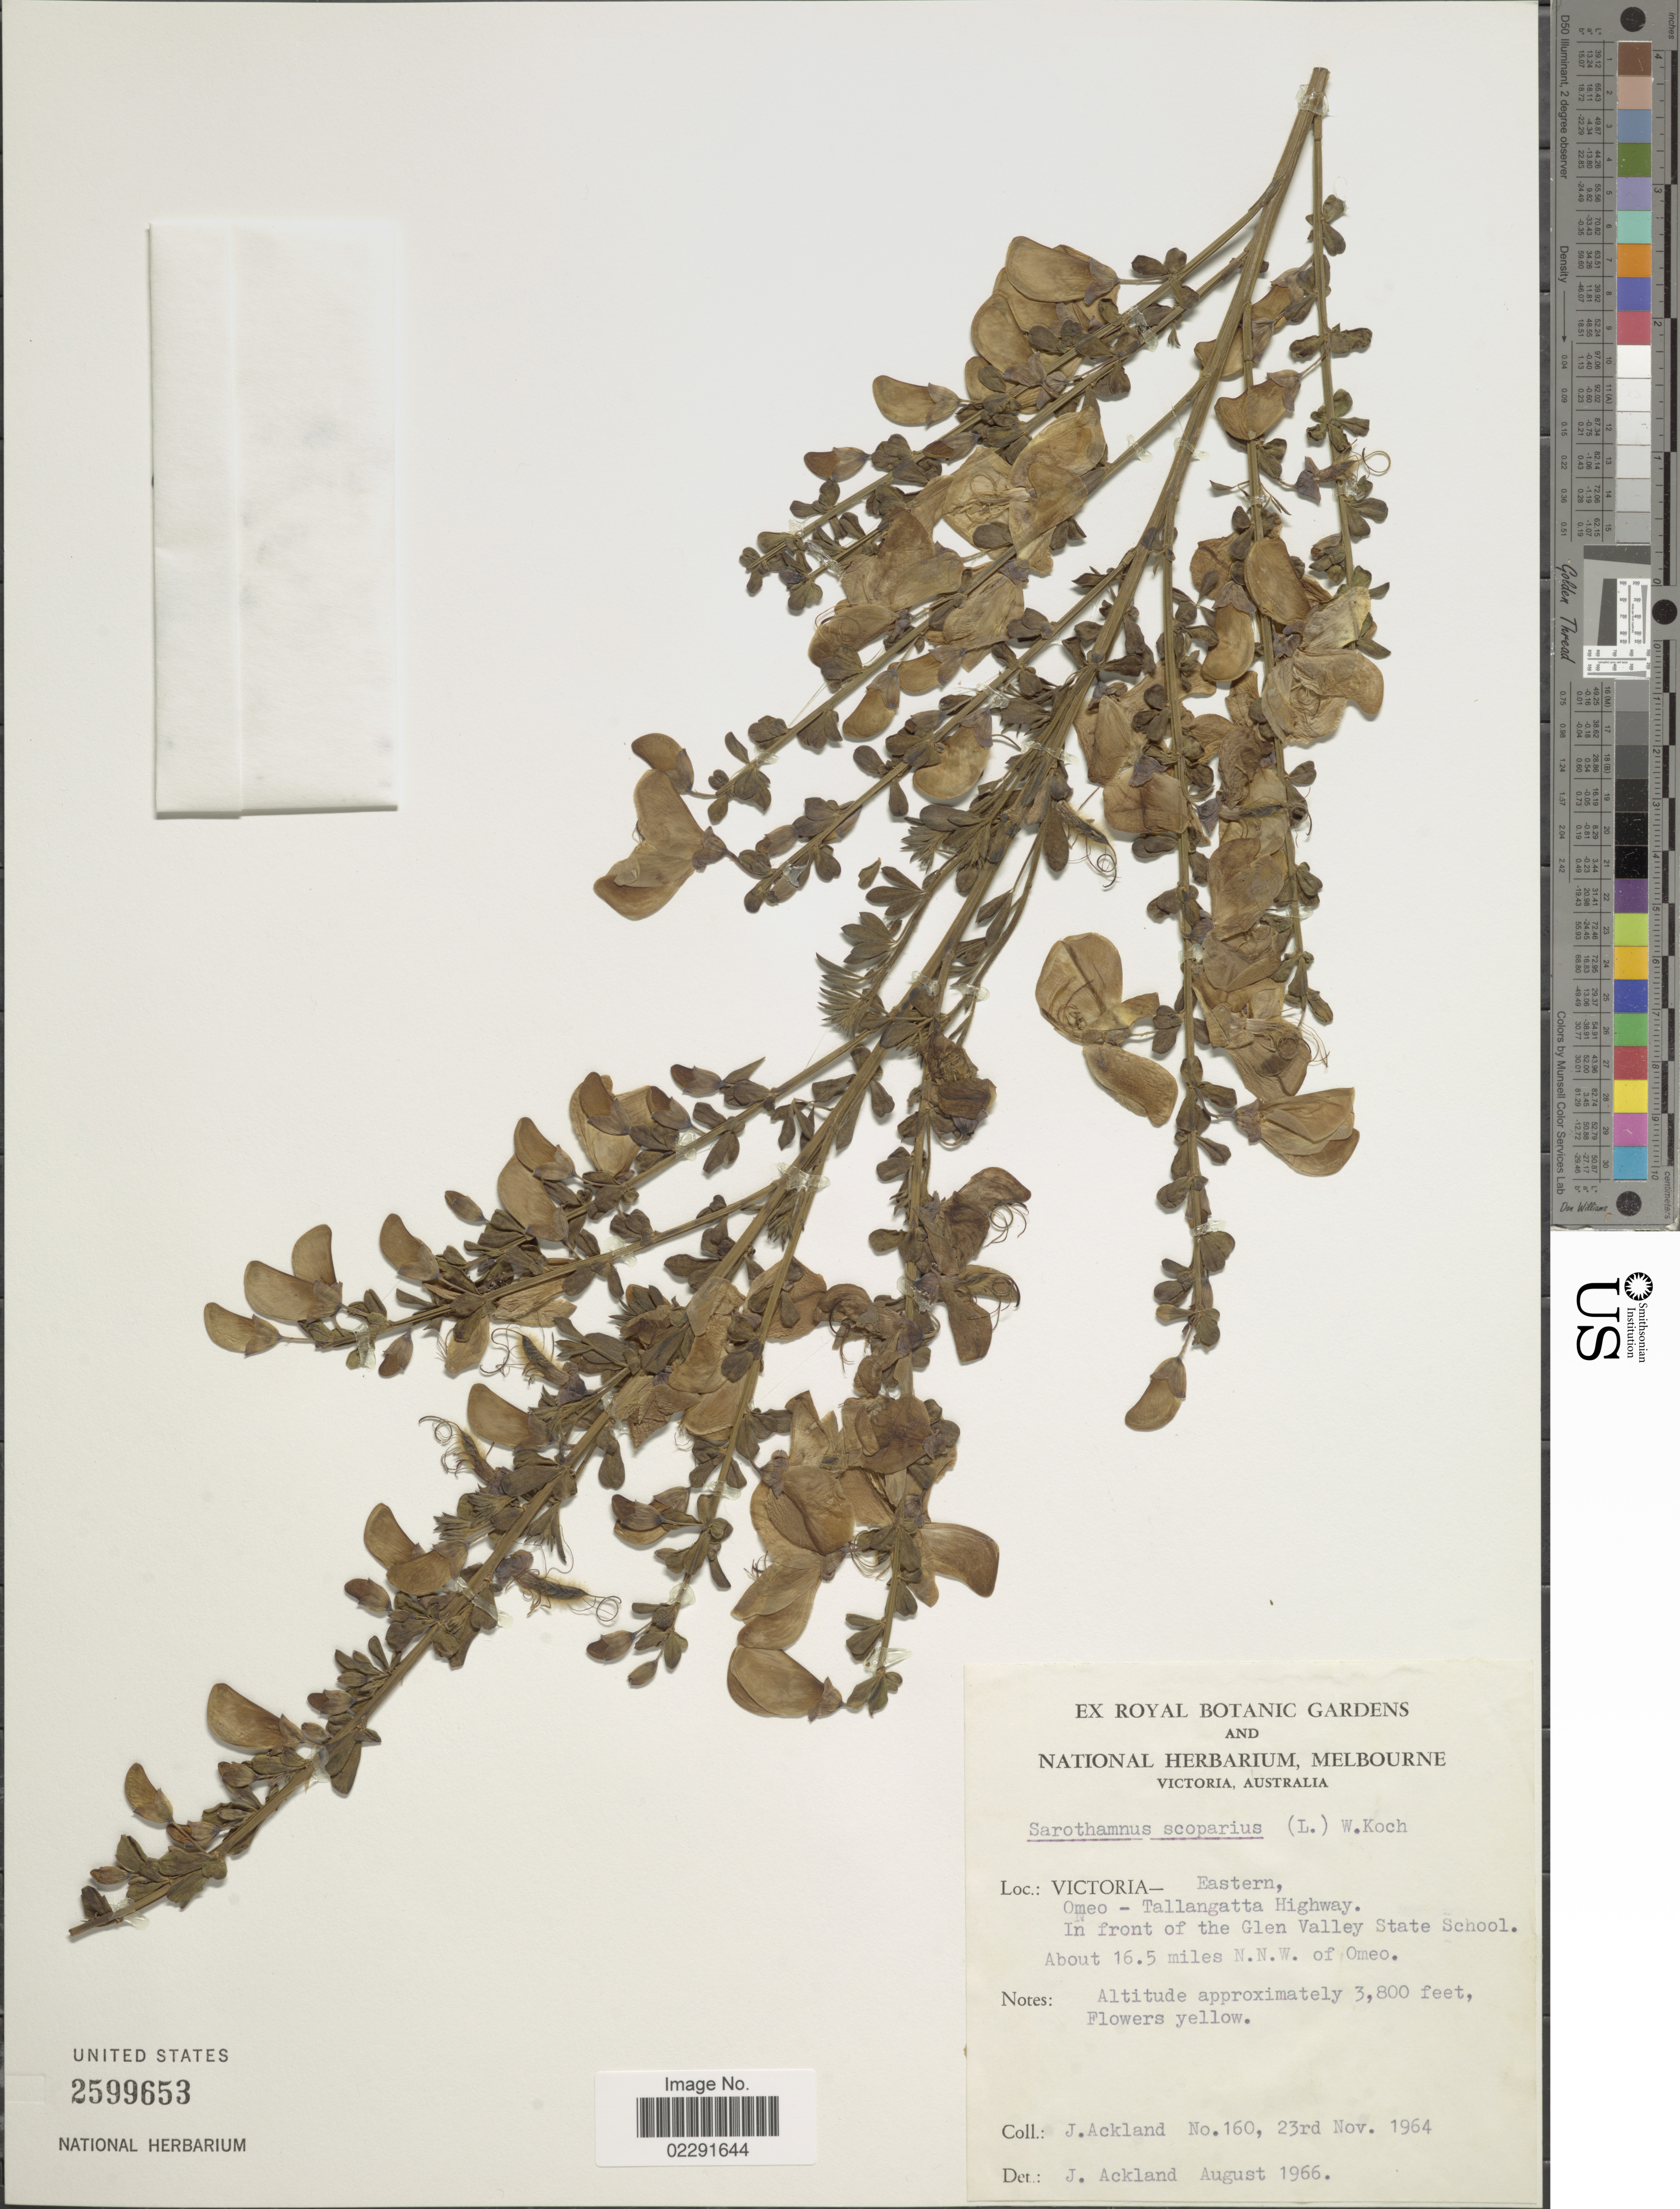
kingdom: Plantae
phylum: Tracheophyta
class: Magnoliopsida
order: Fabales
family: Fabaceae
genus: Cytisus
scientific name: Cytisus scoparius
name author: (L.) Link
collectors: J. J. Ackland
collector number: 160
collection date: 1964-11-23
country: Australia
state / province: Victoria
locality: Victoria, Eastern, Omeo-Tallangatta Highway, in front of the Glen Valley State School, about16.5 miles N.N.W. of Omeo.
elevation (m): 1158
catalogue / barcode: US 2599653